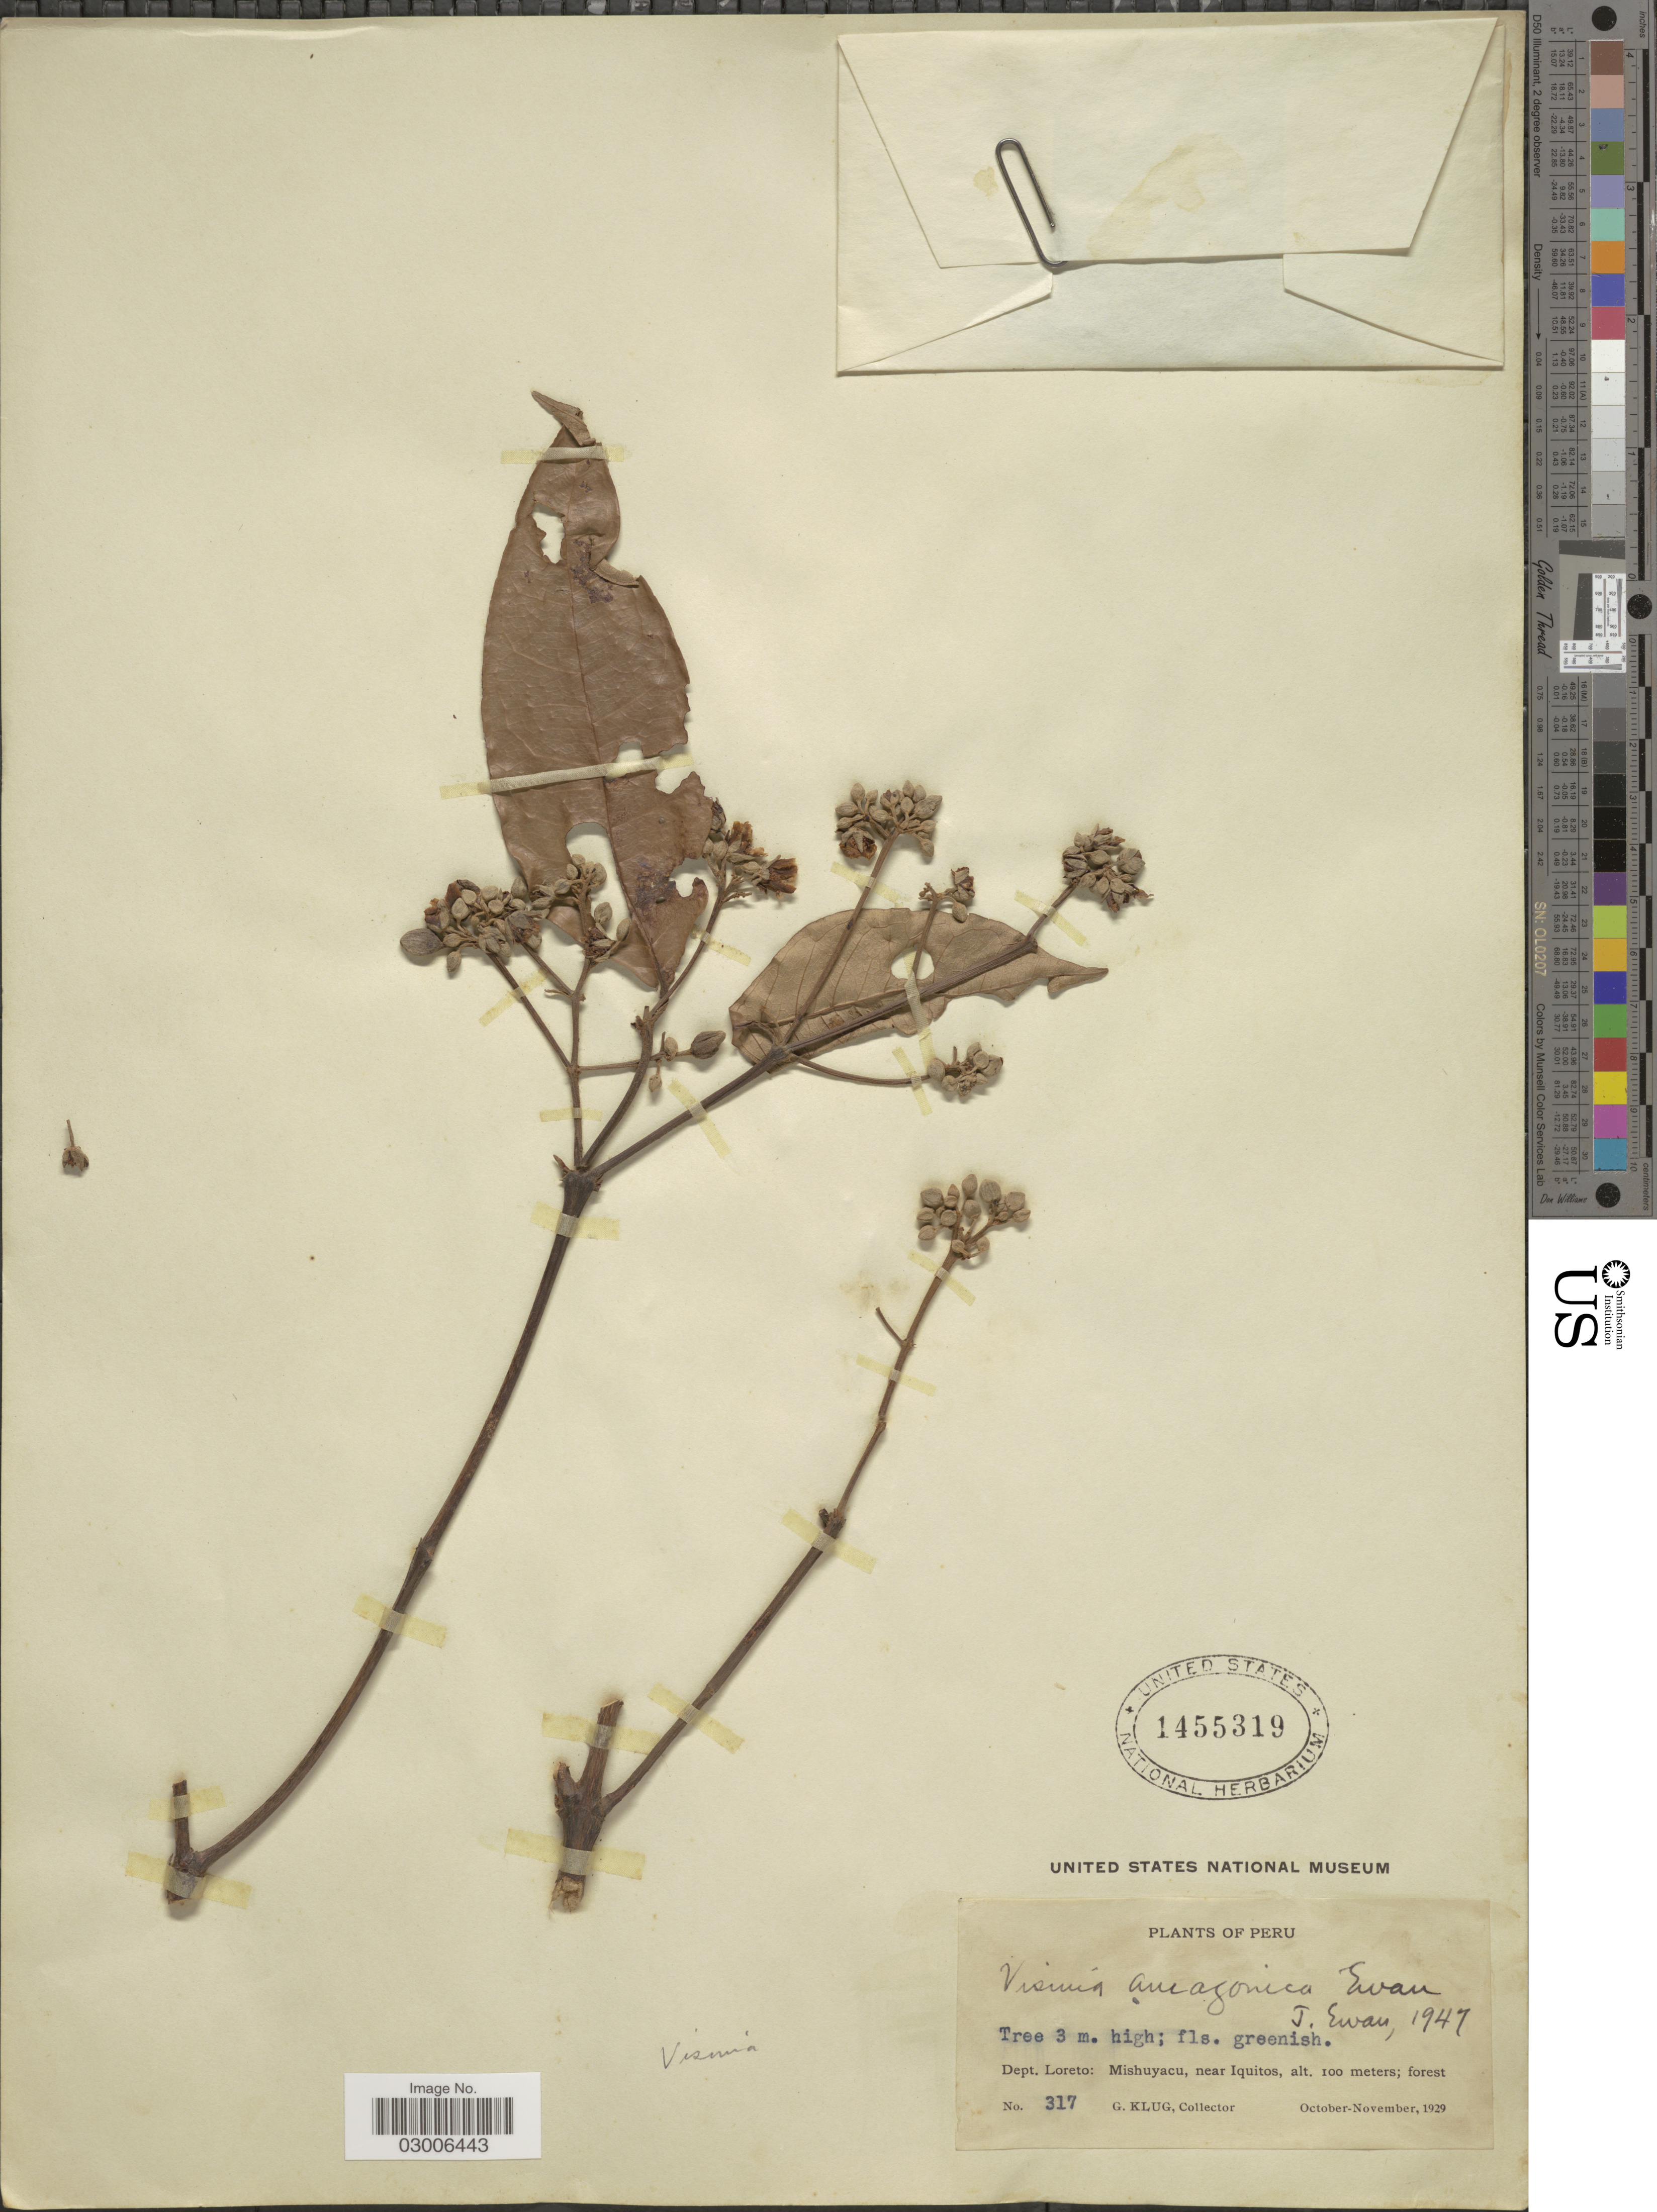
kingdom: Plantae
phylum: Tracheophyta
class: Magnoliopsida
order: Malpighiales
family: Hypericaceae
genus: Vismia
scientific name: Vismia amazonica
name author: Ewan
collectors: G. Klug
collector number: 317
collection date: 1929-10/1929-11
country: Peru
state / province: Loreto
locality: Dep. Loreto: Mishuyacu, near Iquitos.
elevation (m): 100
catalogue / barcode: US 1455319